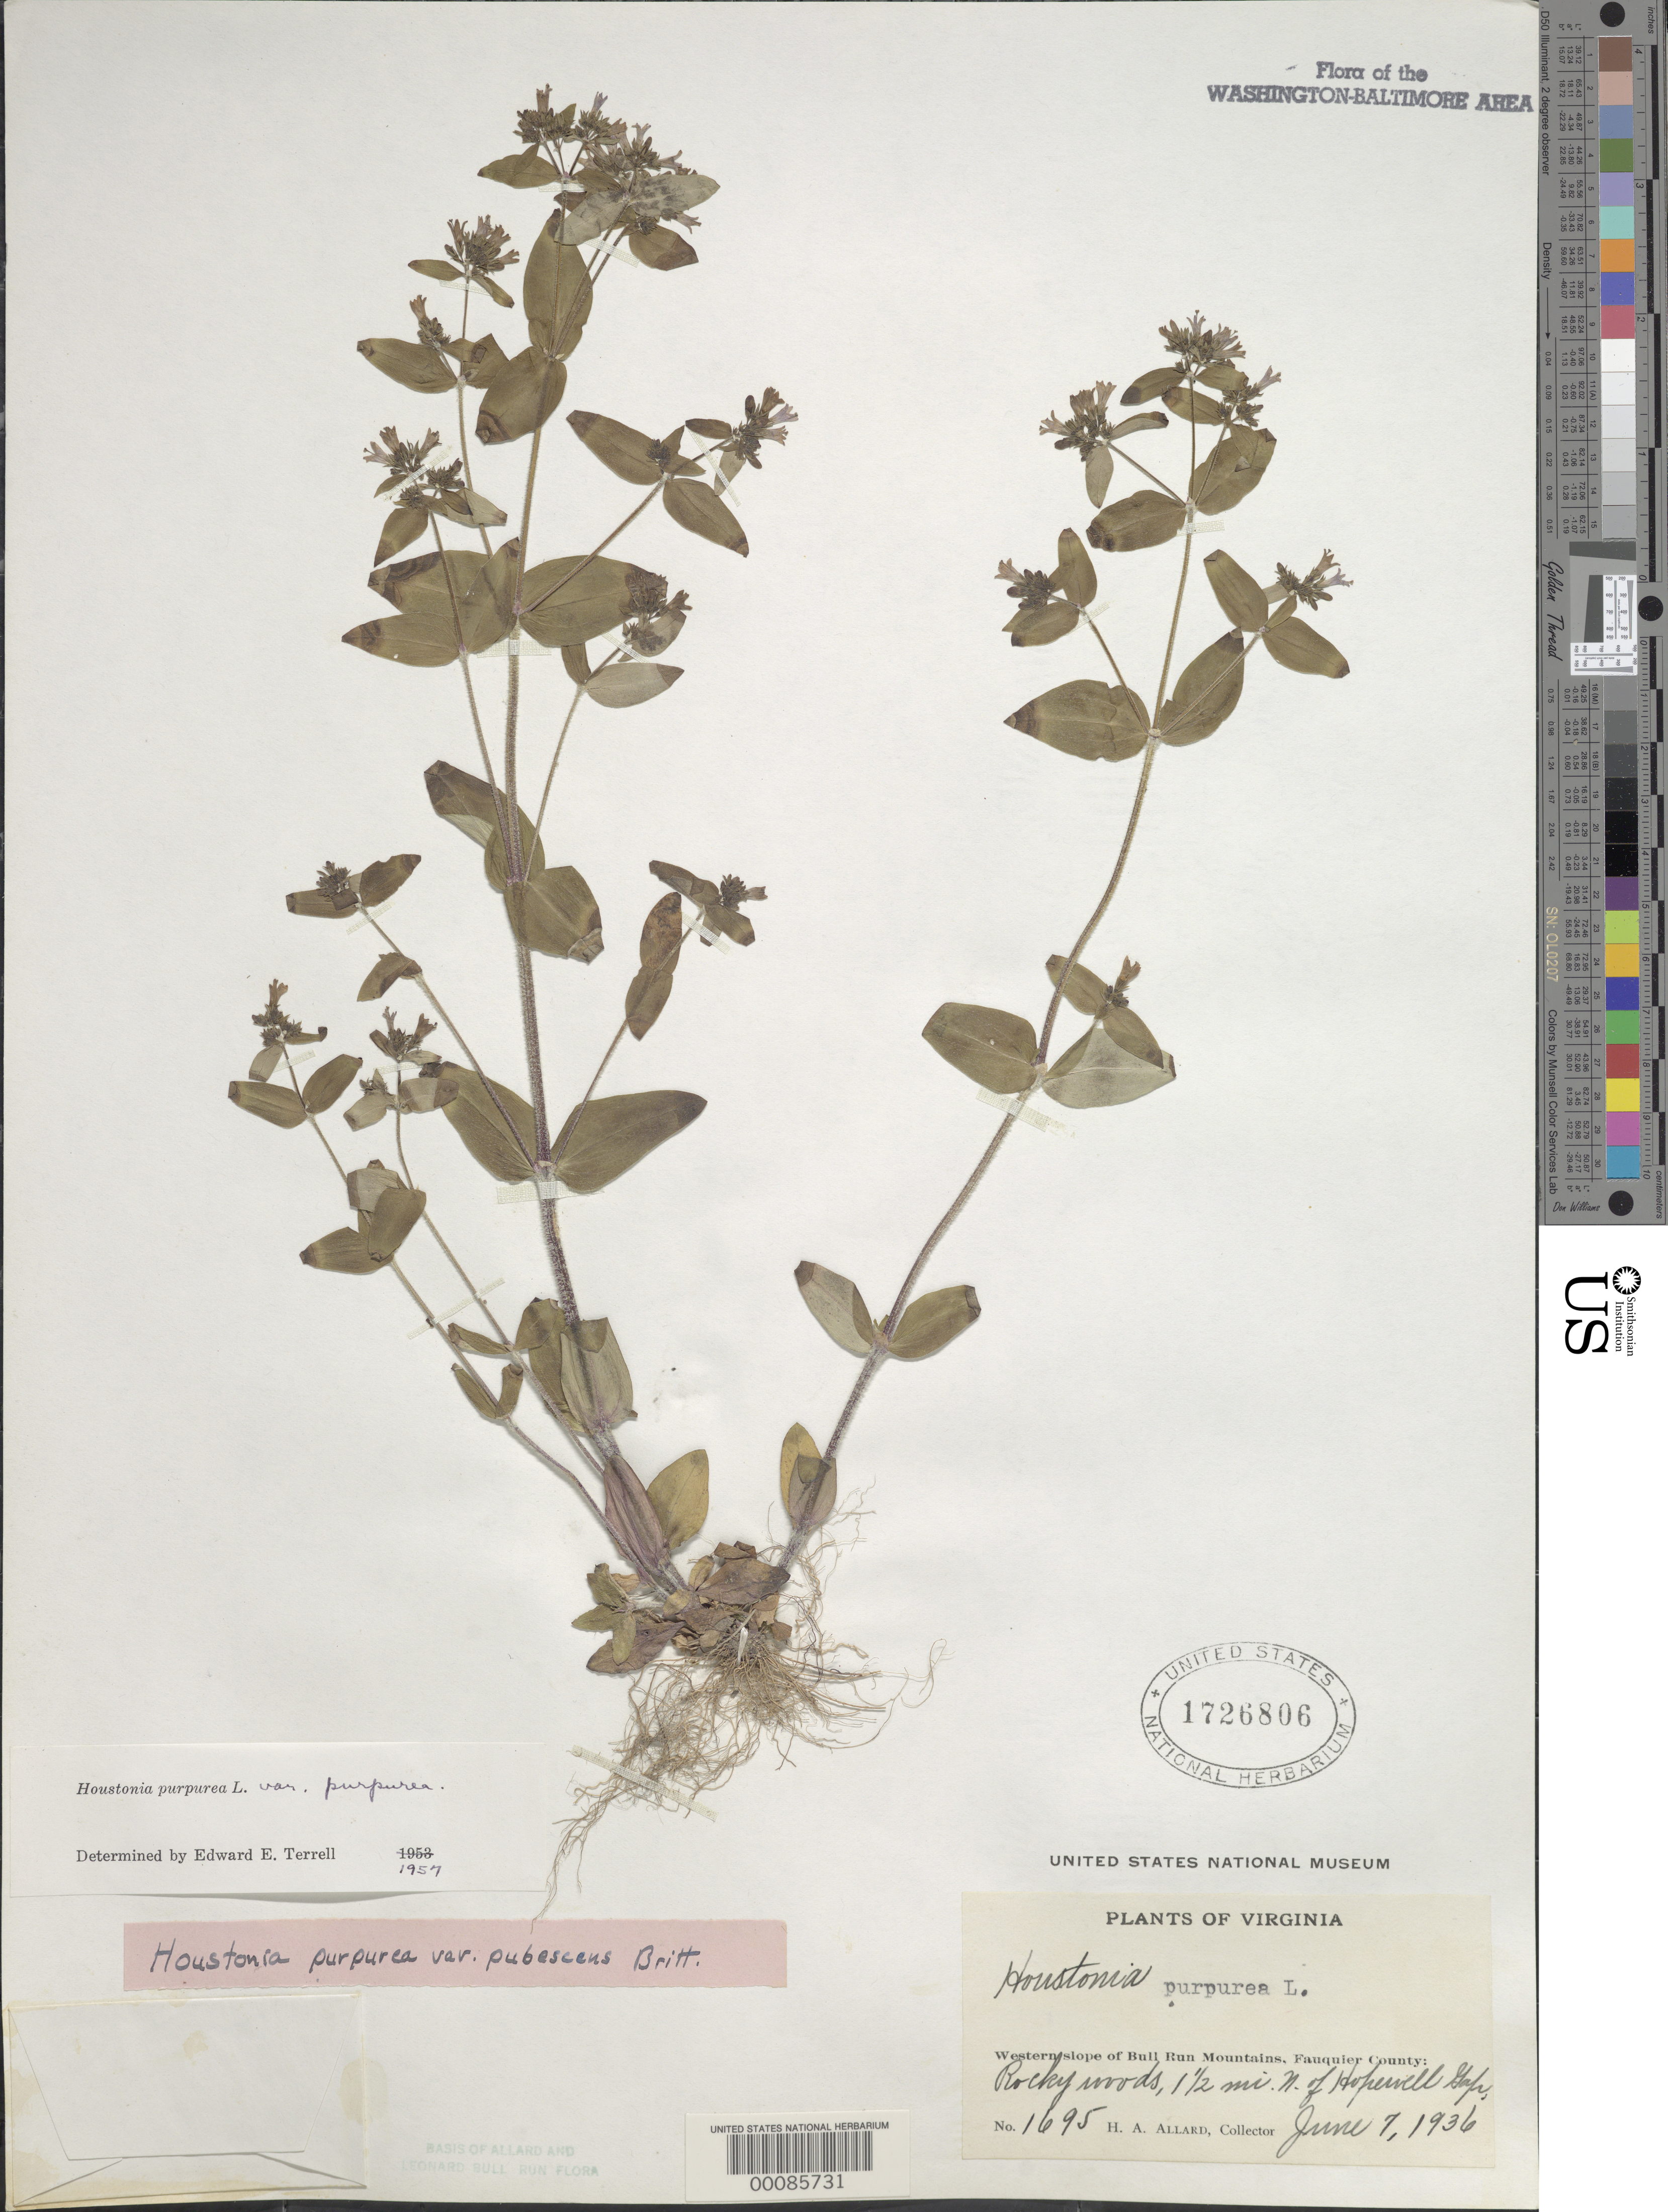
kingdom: Plantae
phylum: Tracheophyta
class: Magnoliopsida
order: Gentianales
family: Rubiaceae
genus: Houstonia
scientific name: Houstonia purpurea var. pubescens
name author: Britton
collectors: H. A. Allard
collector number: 1695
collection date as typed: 07 Jun 1936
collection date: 1936-06-07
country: United States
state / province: Virginia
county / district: Fauquier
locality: Hopewell Gap, west slope of Bull Run Mts.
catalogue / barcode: US 1726806